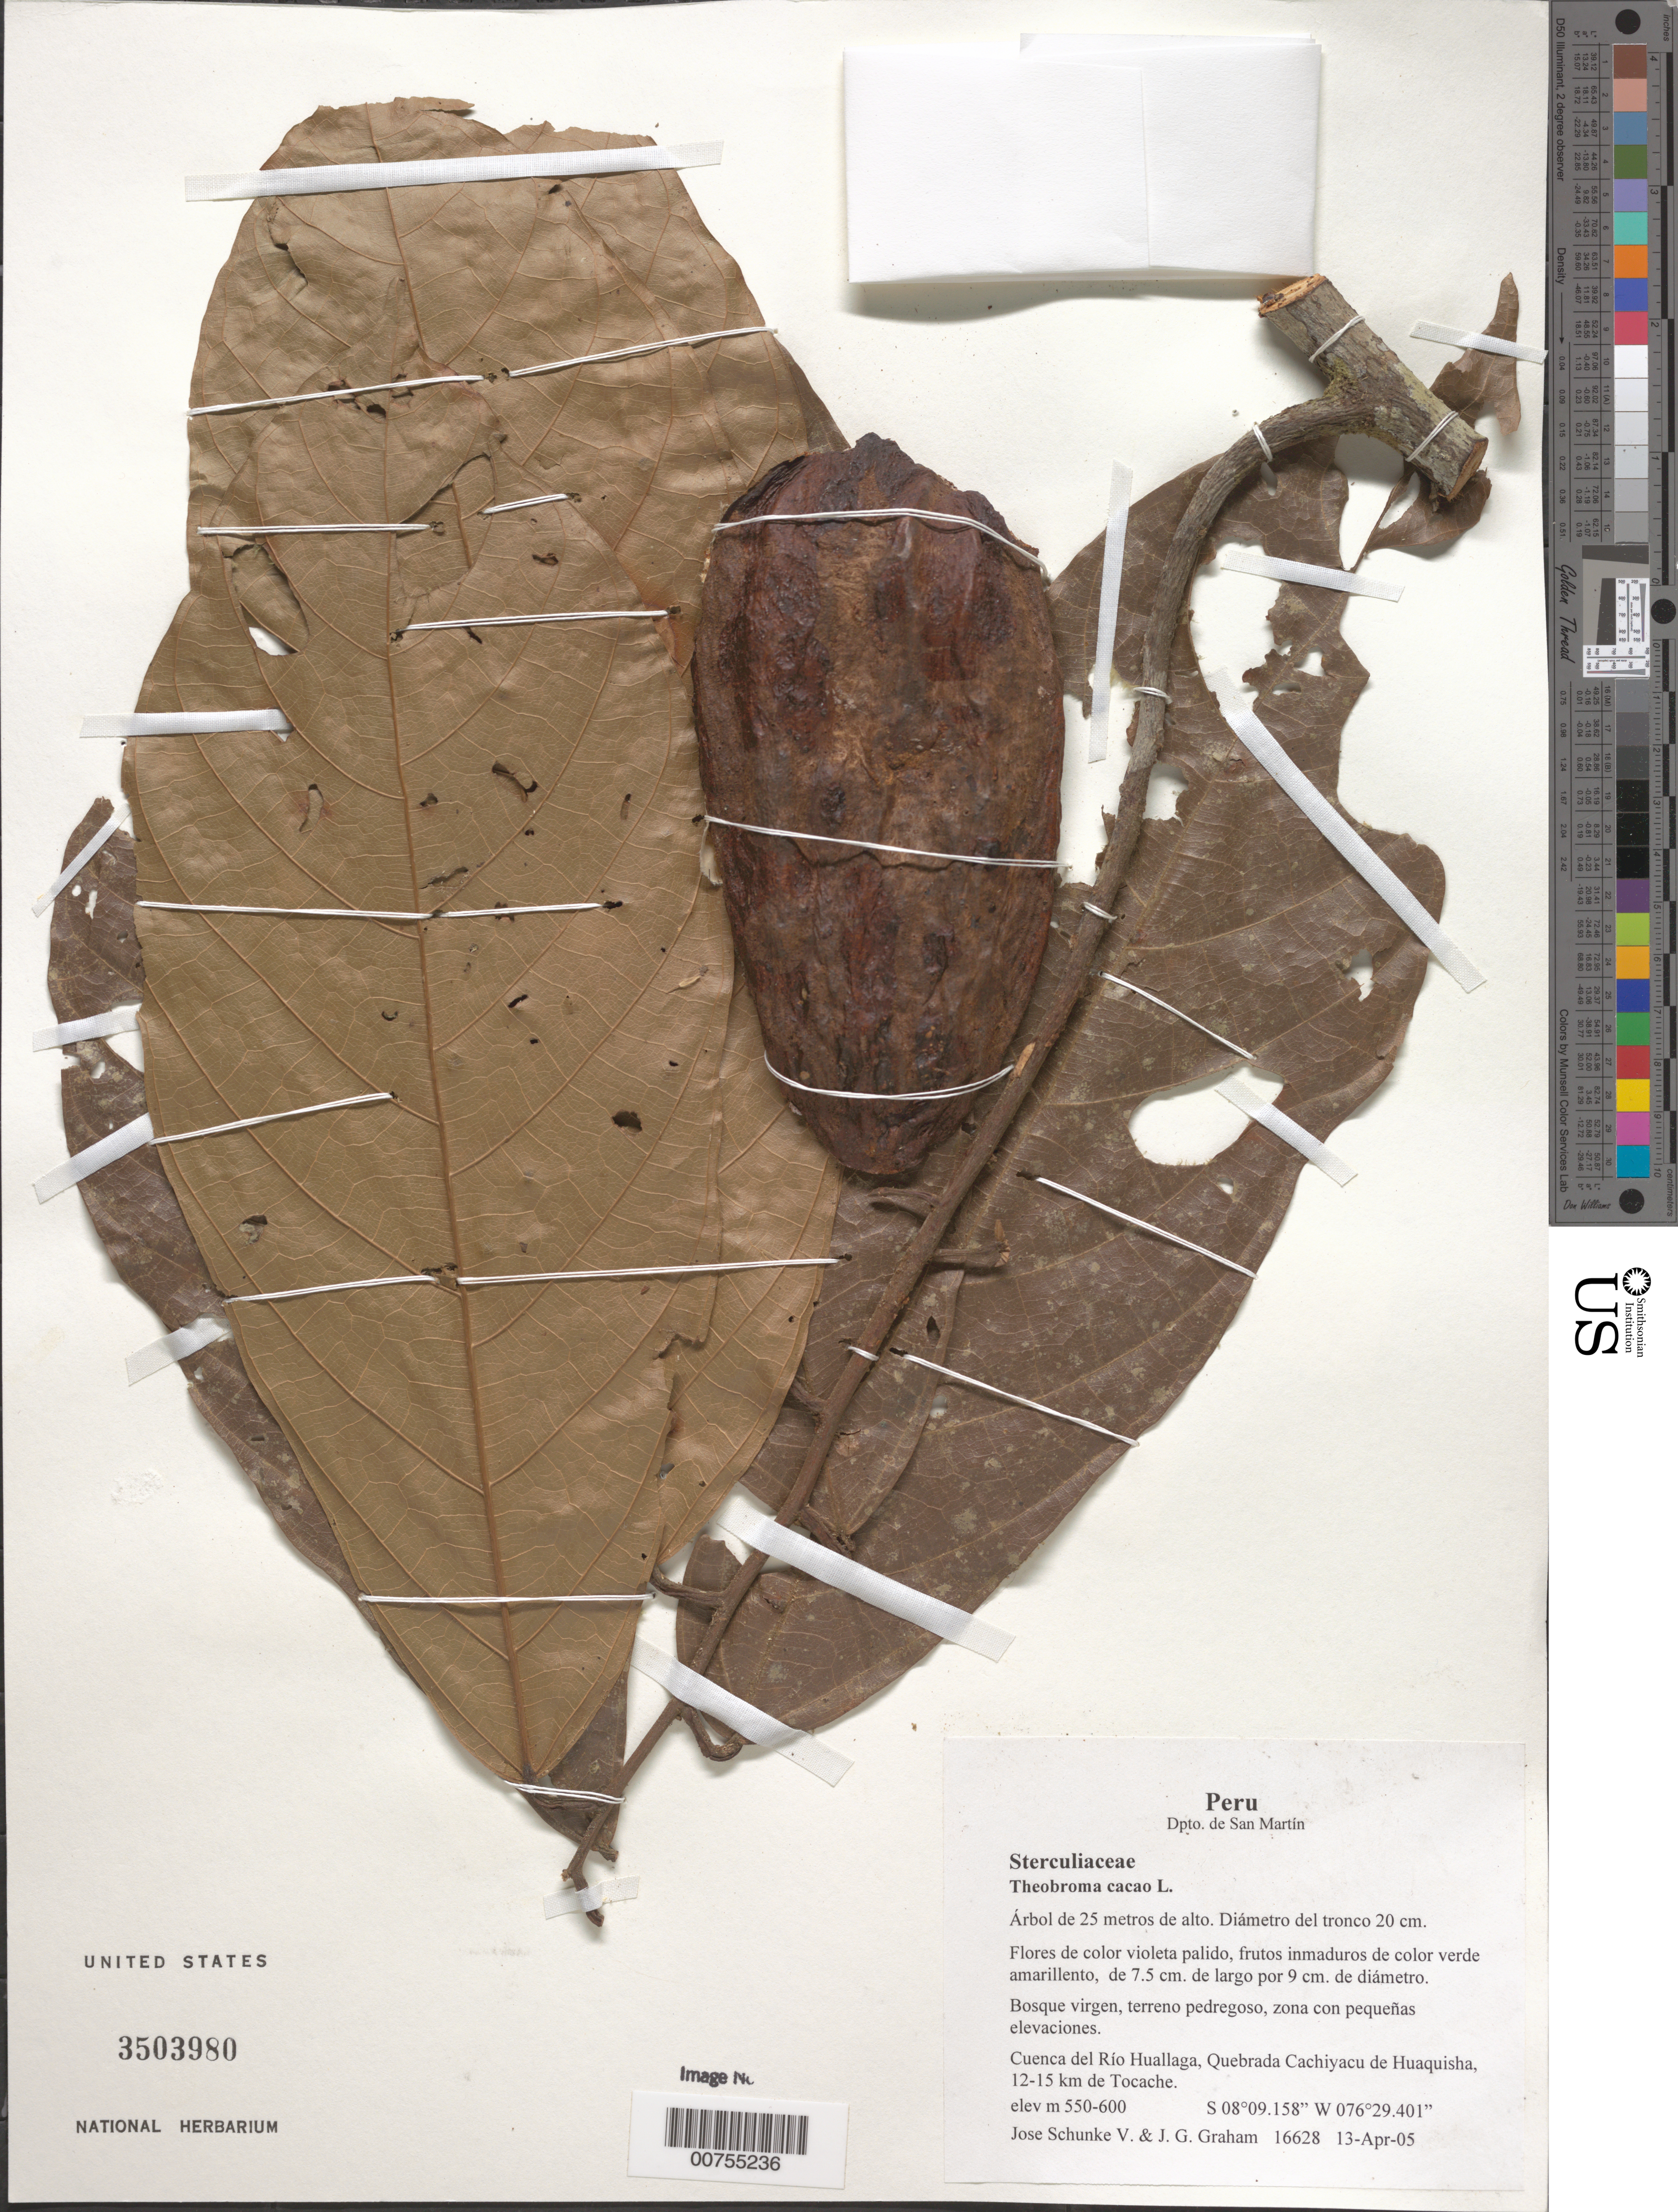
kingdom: Plantae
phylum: Tracheophyta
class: Magnoliopsida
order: Malvales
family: Malvaceae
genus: Theobroma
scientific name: Theobroma cacao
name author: L.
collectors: J. Schunke Vigo & J. Graham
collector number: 16628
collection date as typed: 13 Apr 2005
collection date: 2005-04-13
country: Peru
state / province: San Martín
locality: Cuenca del Río Huallaga, Quebrada Cachiyacu de Huaquisha, 12-15 km de Tocache.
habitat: Bosque virgen, terreno pedregoso, zona con pequeñas elevaciones.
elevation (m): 550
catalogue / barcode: US 3503980